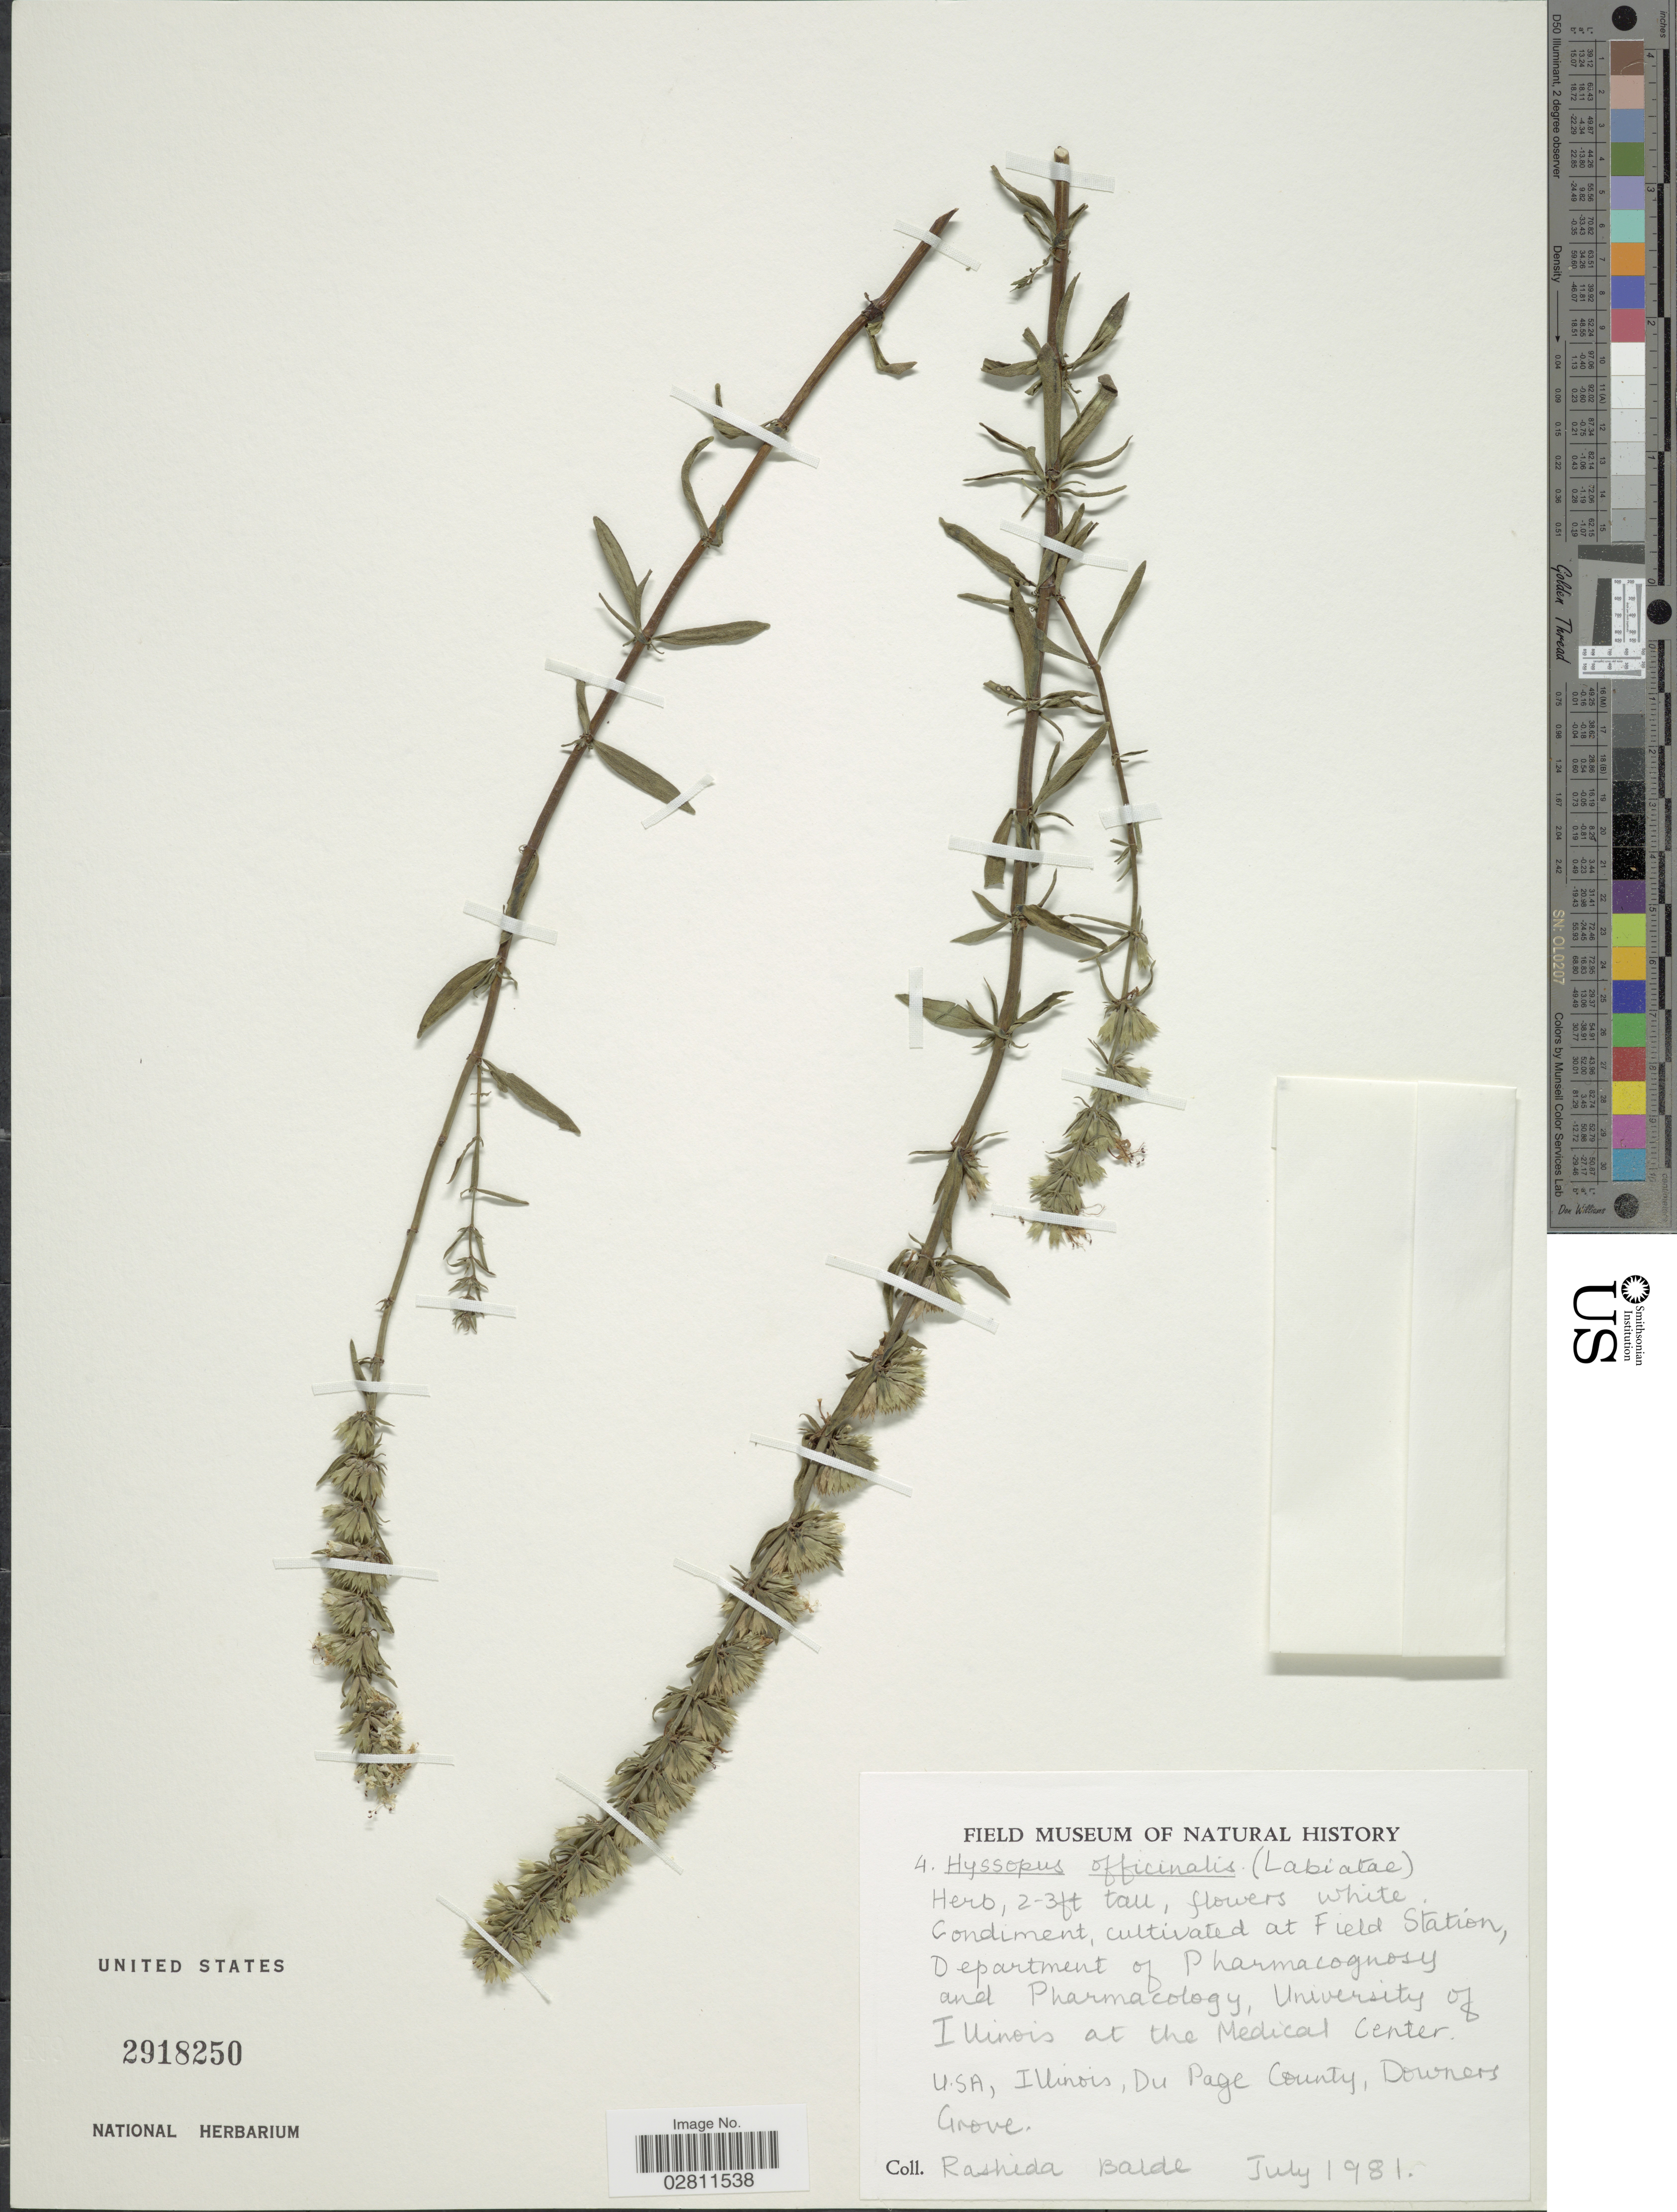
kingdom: Plantae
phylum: Tracheophyta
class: Magnoliopsida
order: Lamiales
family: Lamiaceae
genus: Hyssopus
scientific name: Hyssopus officinalis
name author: L.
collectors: R. Balde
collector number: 4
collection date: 1981-07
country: United States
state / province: Illinois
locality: Cultivated at Field Station, Department of Pharmacognosy and Pharmacology, University of Illinois at the Medical Center. Du Page County, Downers Grove.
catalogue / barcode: US 2918250